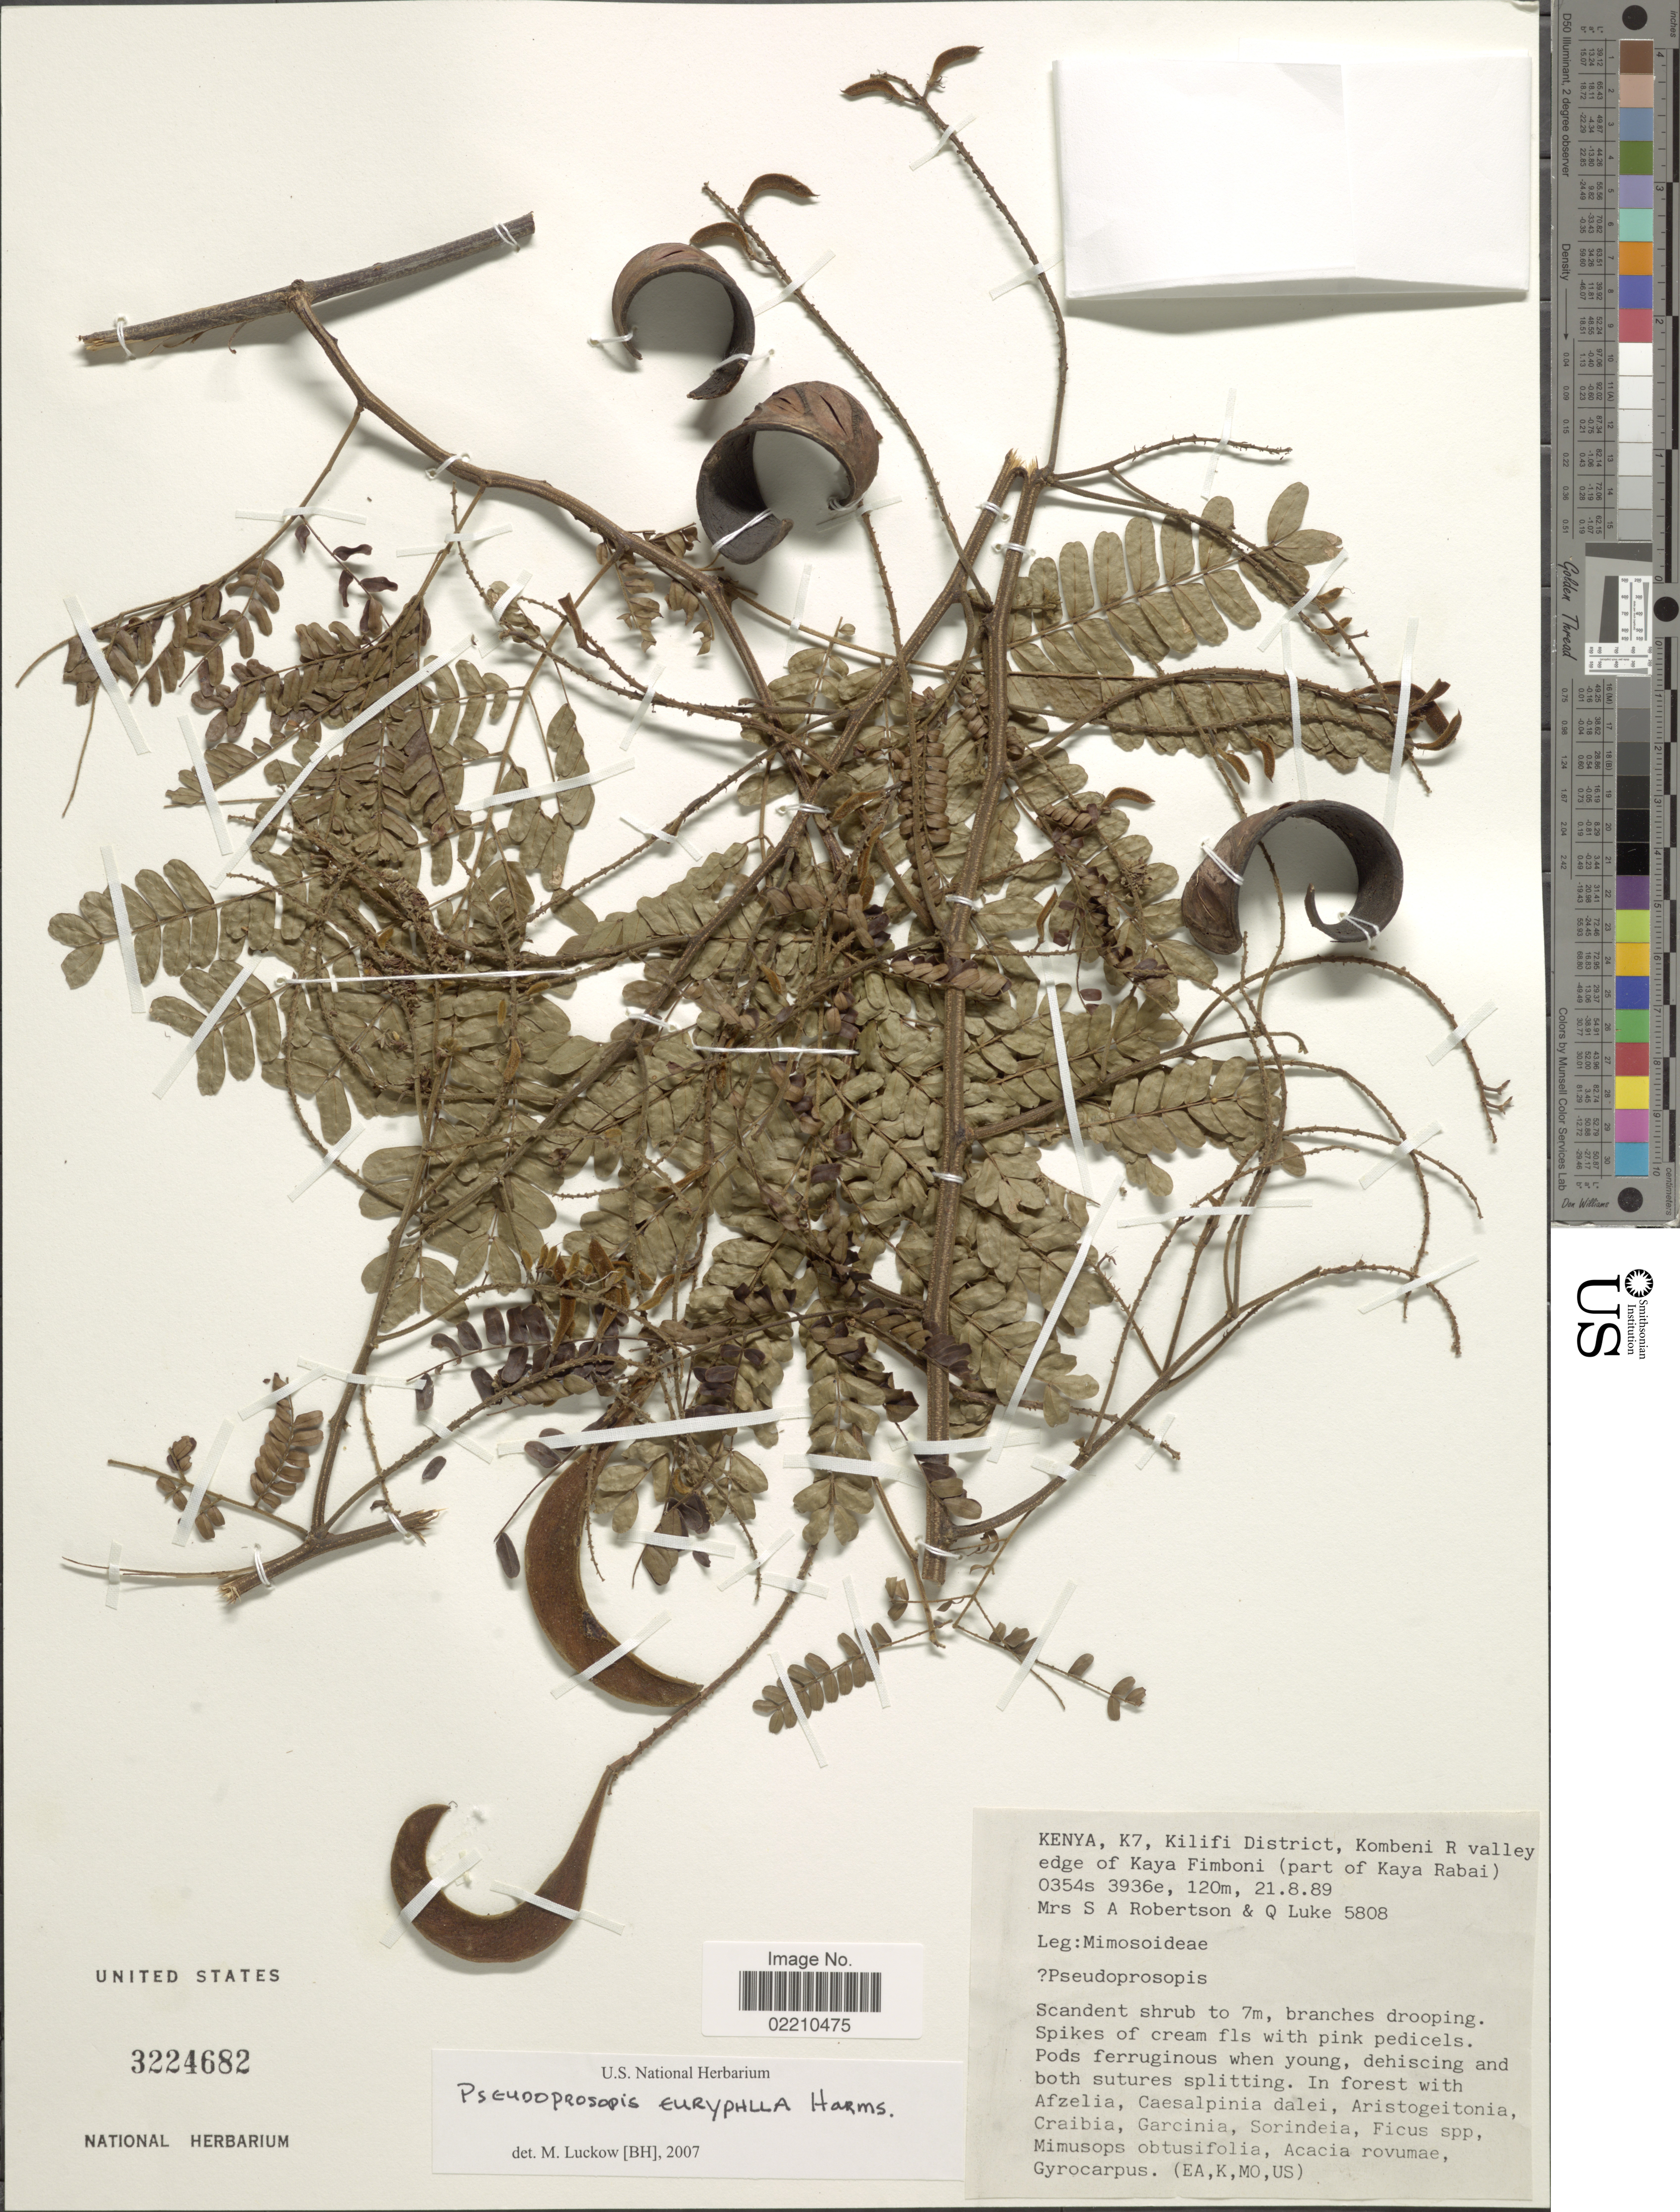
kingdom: Plantae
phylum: Tracheophyta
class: Magnoliopsida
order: Fabales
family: Fabaceae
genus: Pseudoprosopis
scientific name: Pseudoprosopis euryphylla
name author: Harms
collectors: S. Robertson & Q. Luke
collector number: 5808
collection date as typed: Transcribed d/m/y: 21/8/89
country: Kenya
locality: Kenya, K7, Kilifi District, Kombeni R Valley edge of Kaya Fimboni (part of Kaya Rabai)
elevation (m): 120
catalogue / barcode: US 3224682